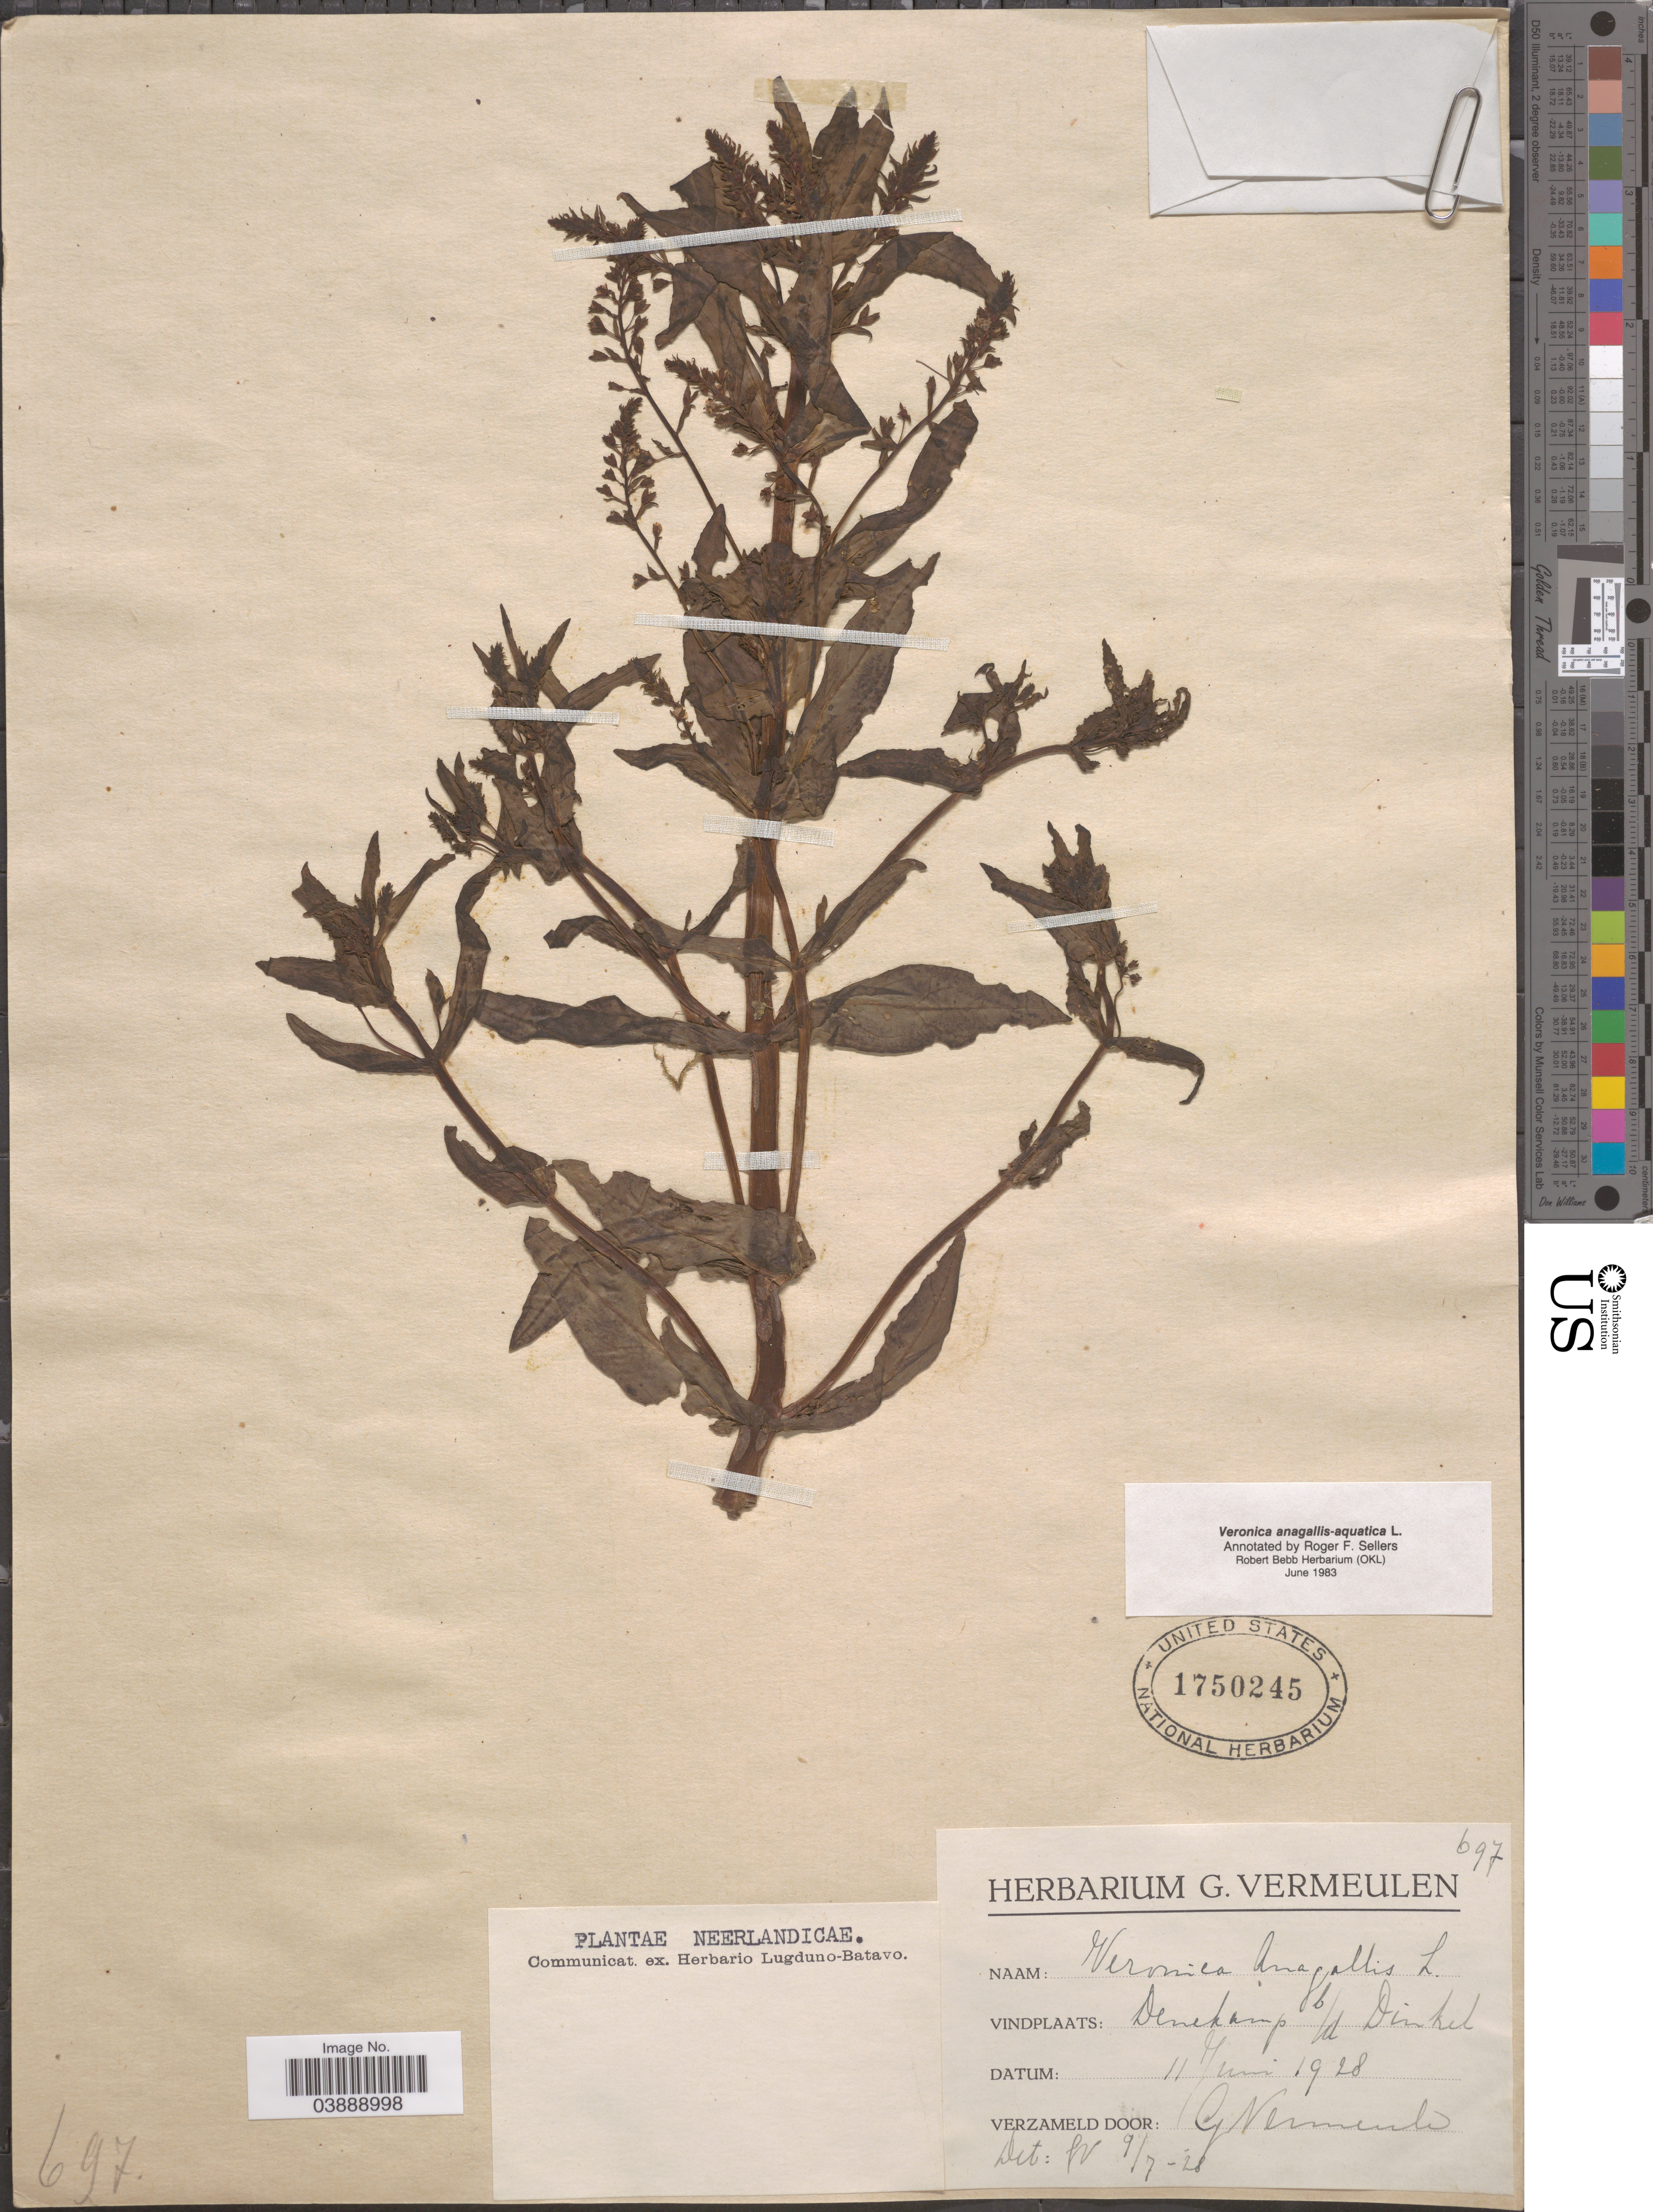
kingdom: Plantae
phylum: Tracheophyta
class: Magnoliopsida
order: Lamiales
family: Plantaginaceae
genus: Veronica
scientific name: Veronica anagallis-aquatica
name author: L.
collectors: G. Vermeulen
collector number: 697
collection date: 1928-06-11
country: Netherlands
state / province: Overijssel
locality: Neerlandicae. Denekamp b/d Dinkel.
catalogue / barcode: US 1750245